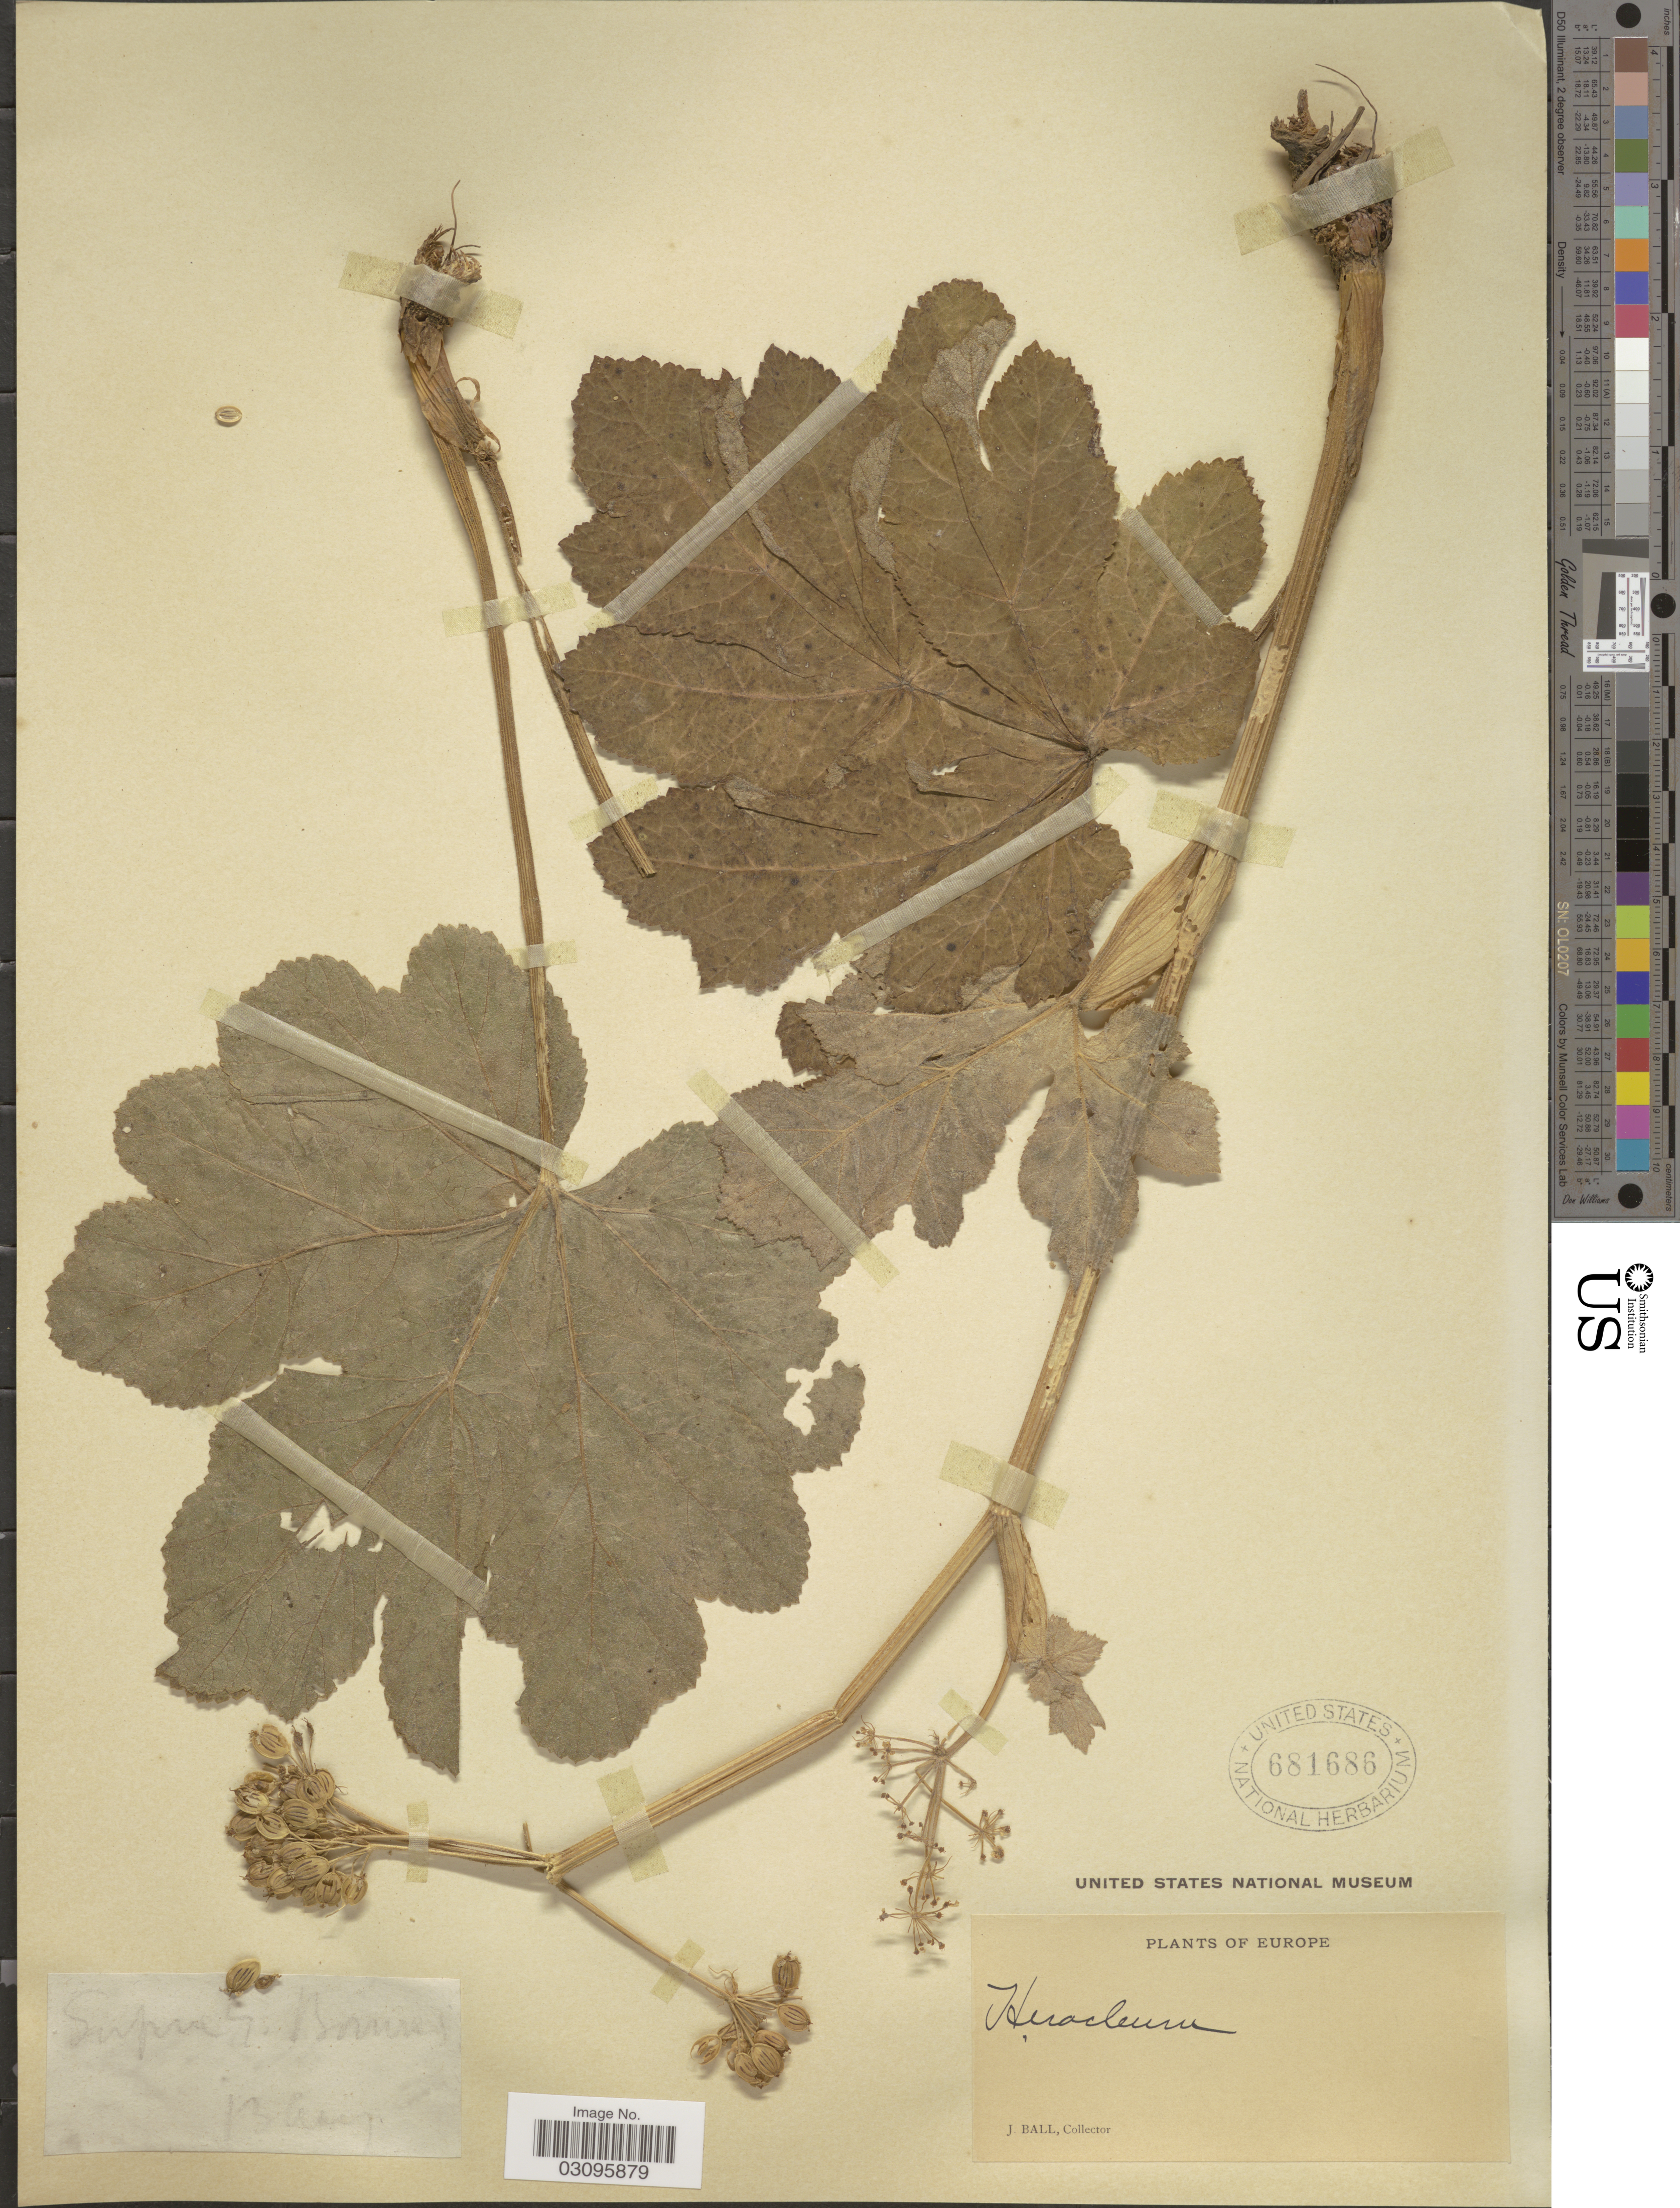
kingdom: Plantae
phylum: Tracheophyta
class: Magnoliopsida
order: Apiales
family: Apiaceae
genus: Heracleum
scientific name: Heracleum sp.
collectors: J. Ball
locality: Supra S. Bomas [interpreted] [unsure placement] Europe.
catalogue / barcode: US 681686